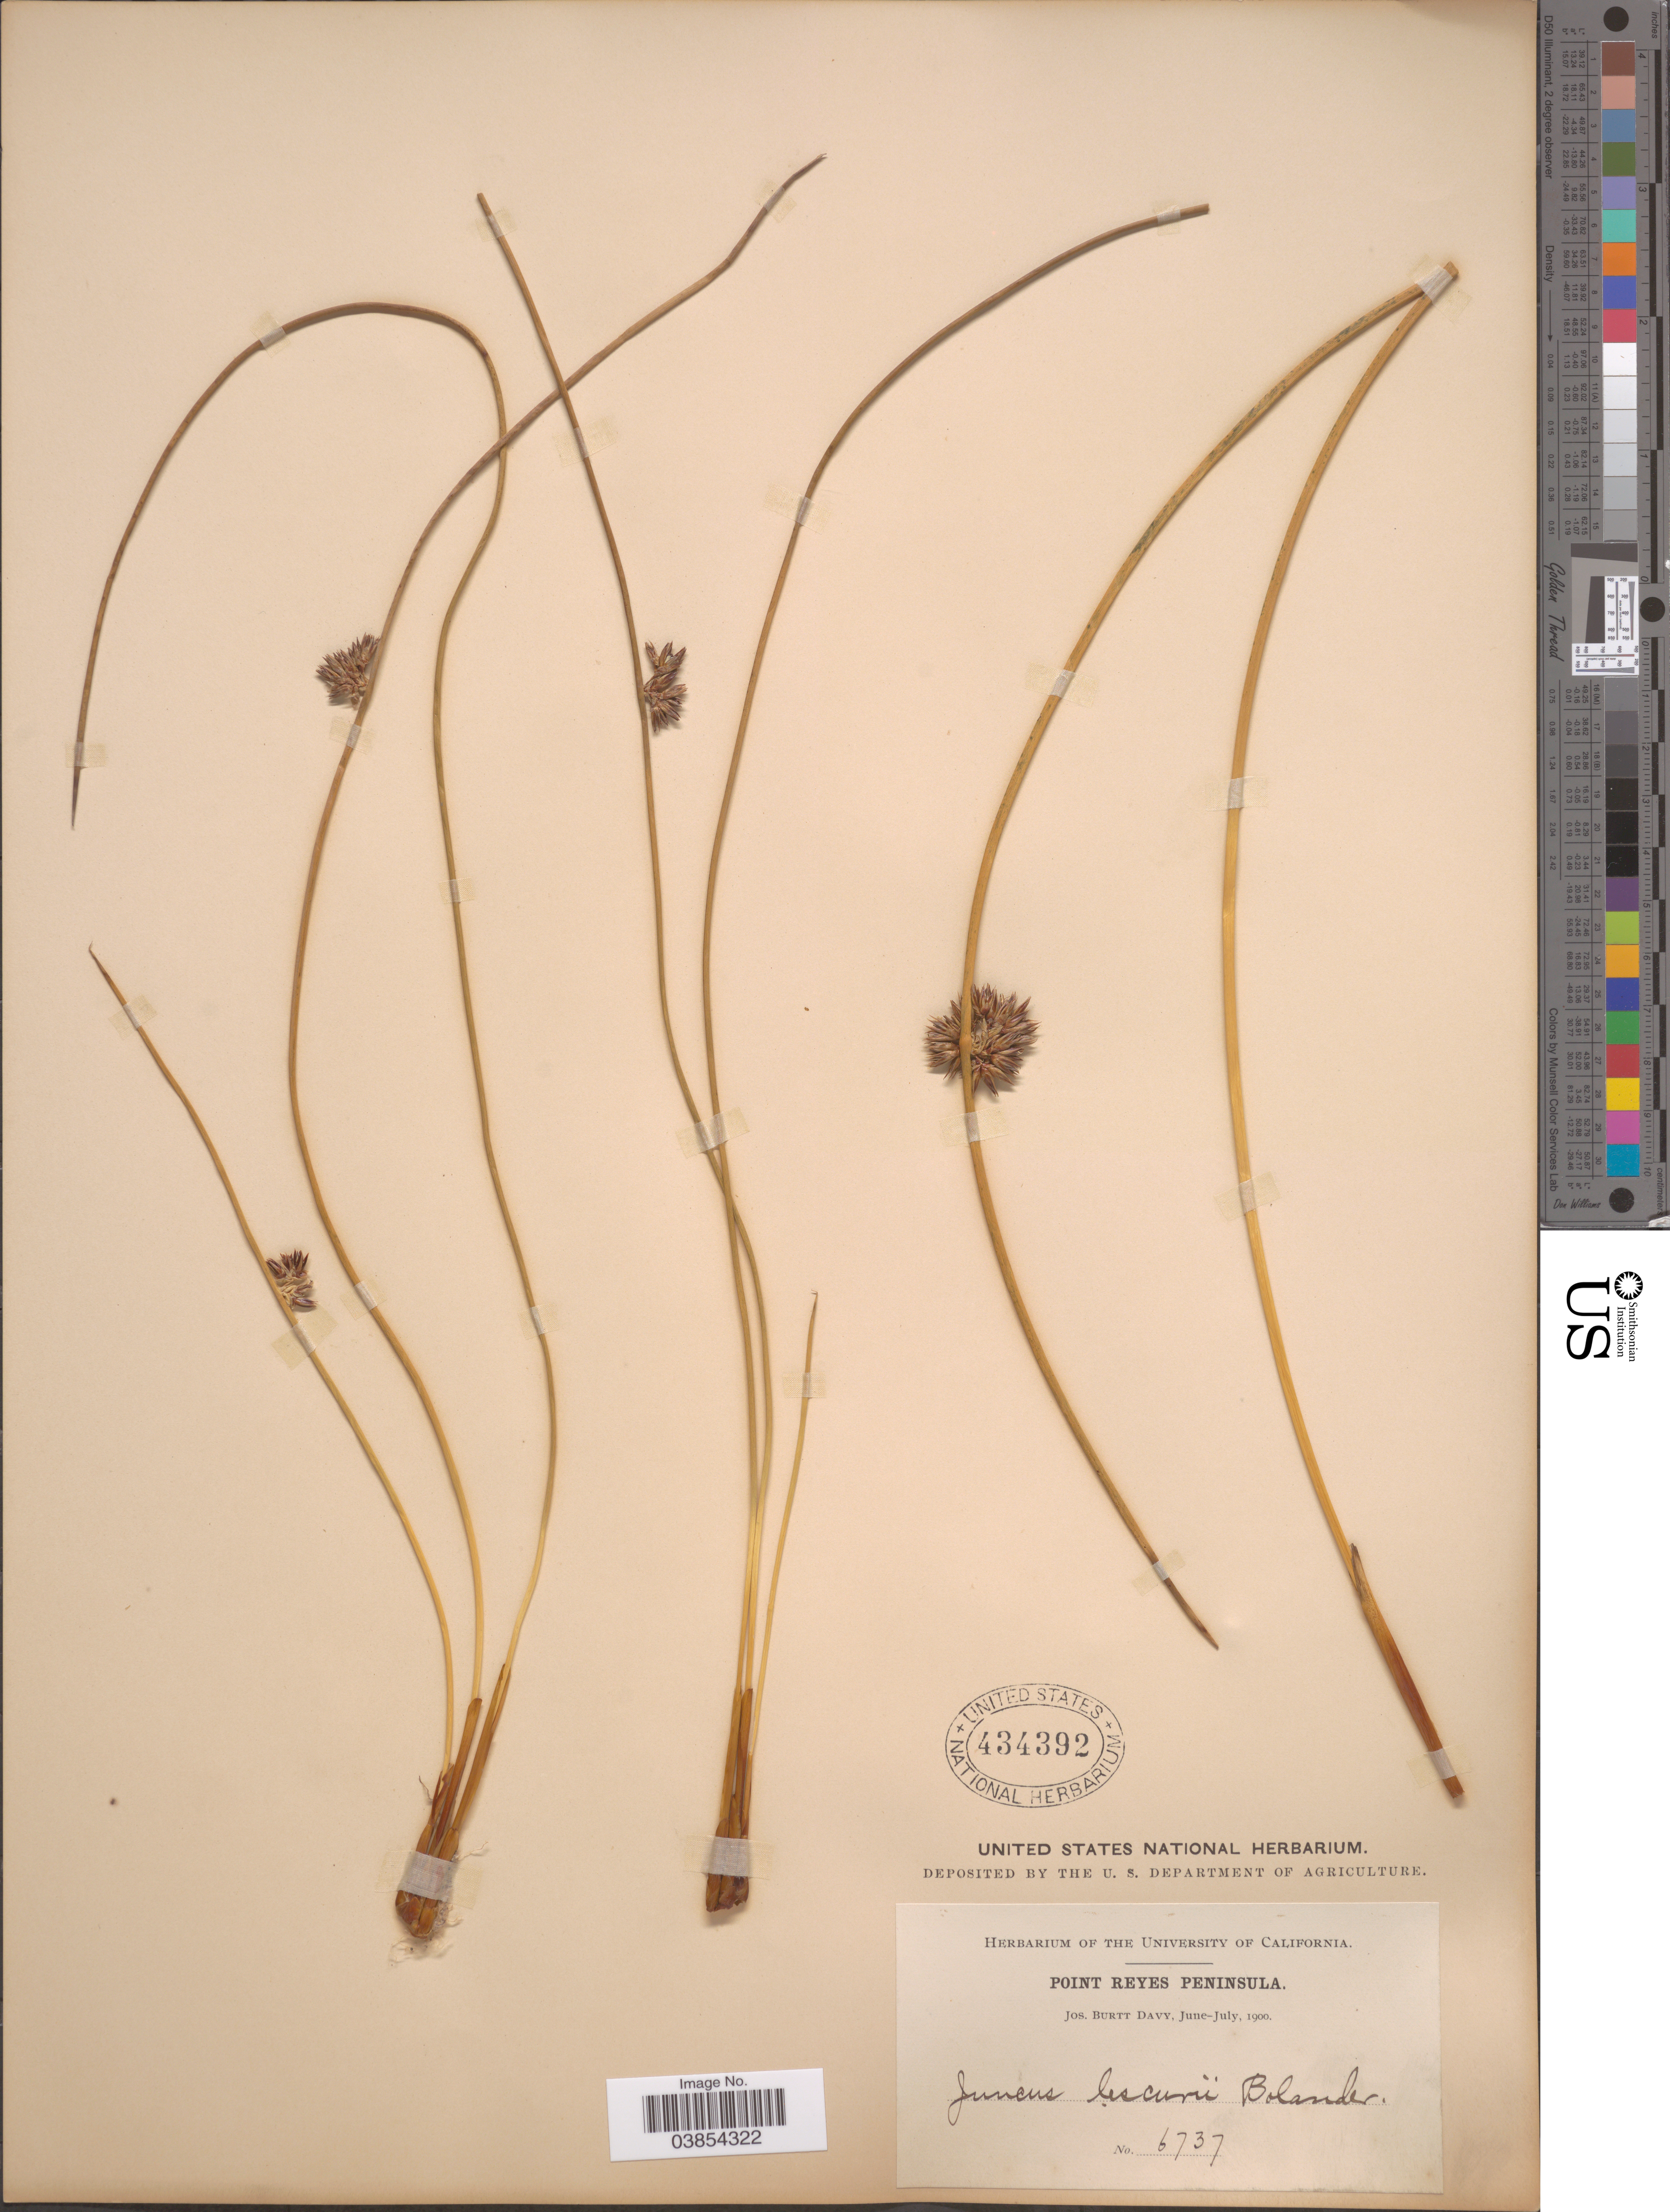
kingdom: Plantae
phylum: Tracheophyta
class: Liliopsida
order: Poales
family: Juncaceae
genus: Juncus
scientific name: Juncus lesueurii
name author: Bol.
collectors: J. Burtt Davy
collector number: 6737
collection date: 1900-06/1900-07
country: United States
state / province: California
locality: Point Reyes Peninsula.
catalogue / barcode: US 434392